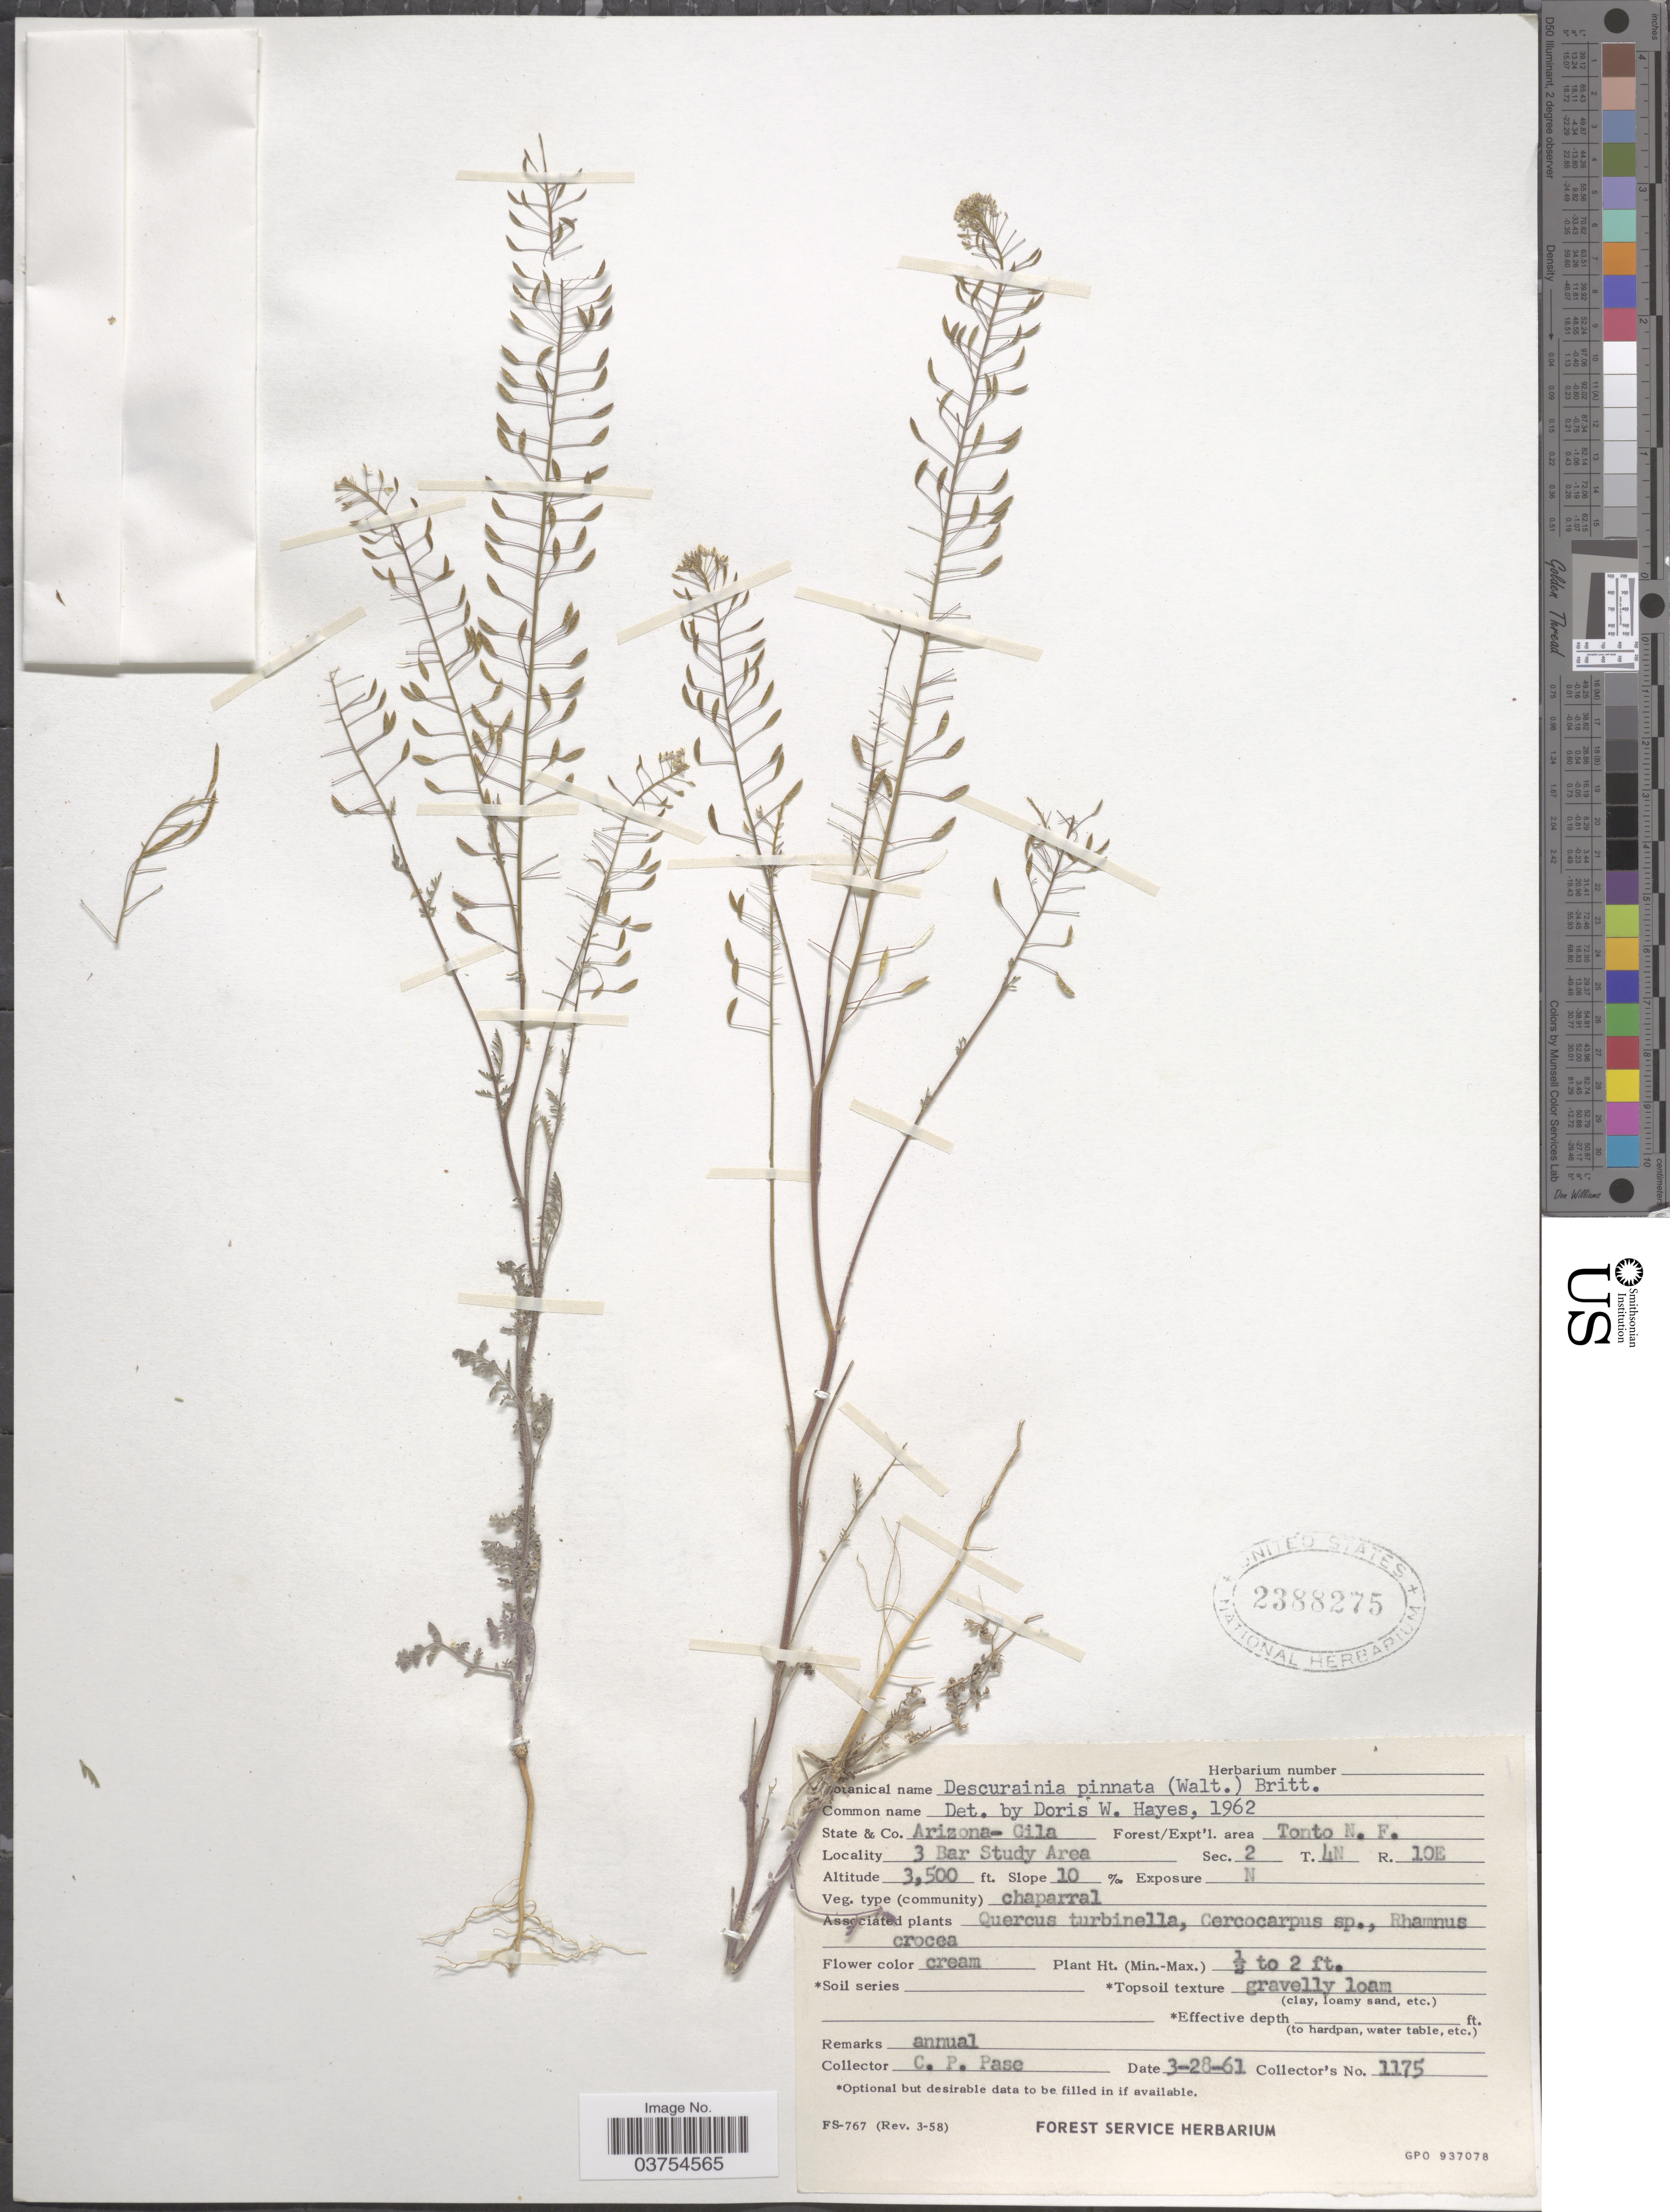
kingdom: Plantae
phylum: Tracheophyta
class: Magnoliopsida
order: Brassicales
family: Brassicaceae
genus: Descurainia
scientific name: Descurainia pinnata var. sp.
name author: (C.A. Mey.)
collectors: C. P. Pase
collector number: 1175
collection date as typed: Transcribed d/m/y: 28/3/61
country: United States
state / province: Arizona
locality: Co. Gila. Forest/Expt'l. area Tonto N. F. 3 Bar Study Area. Sec. 2 T.4N R.10E.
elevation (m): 1067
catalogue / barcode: US 2388275